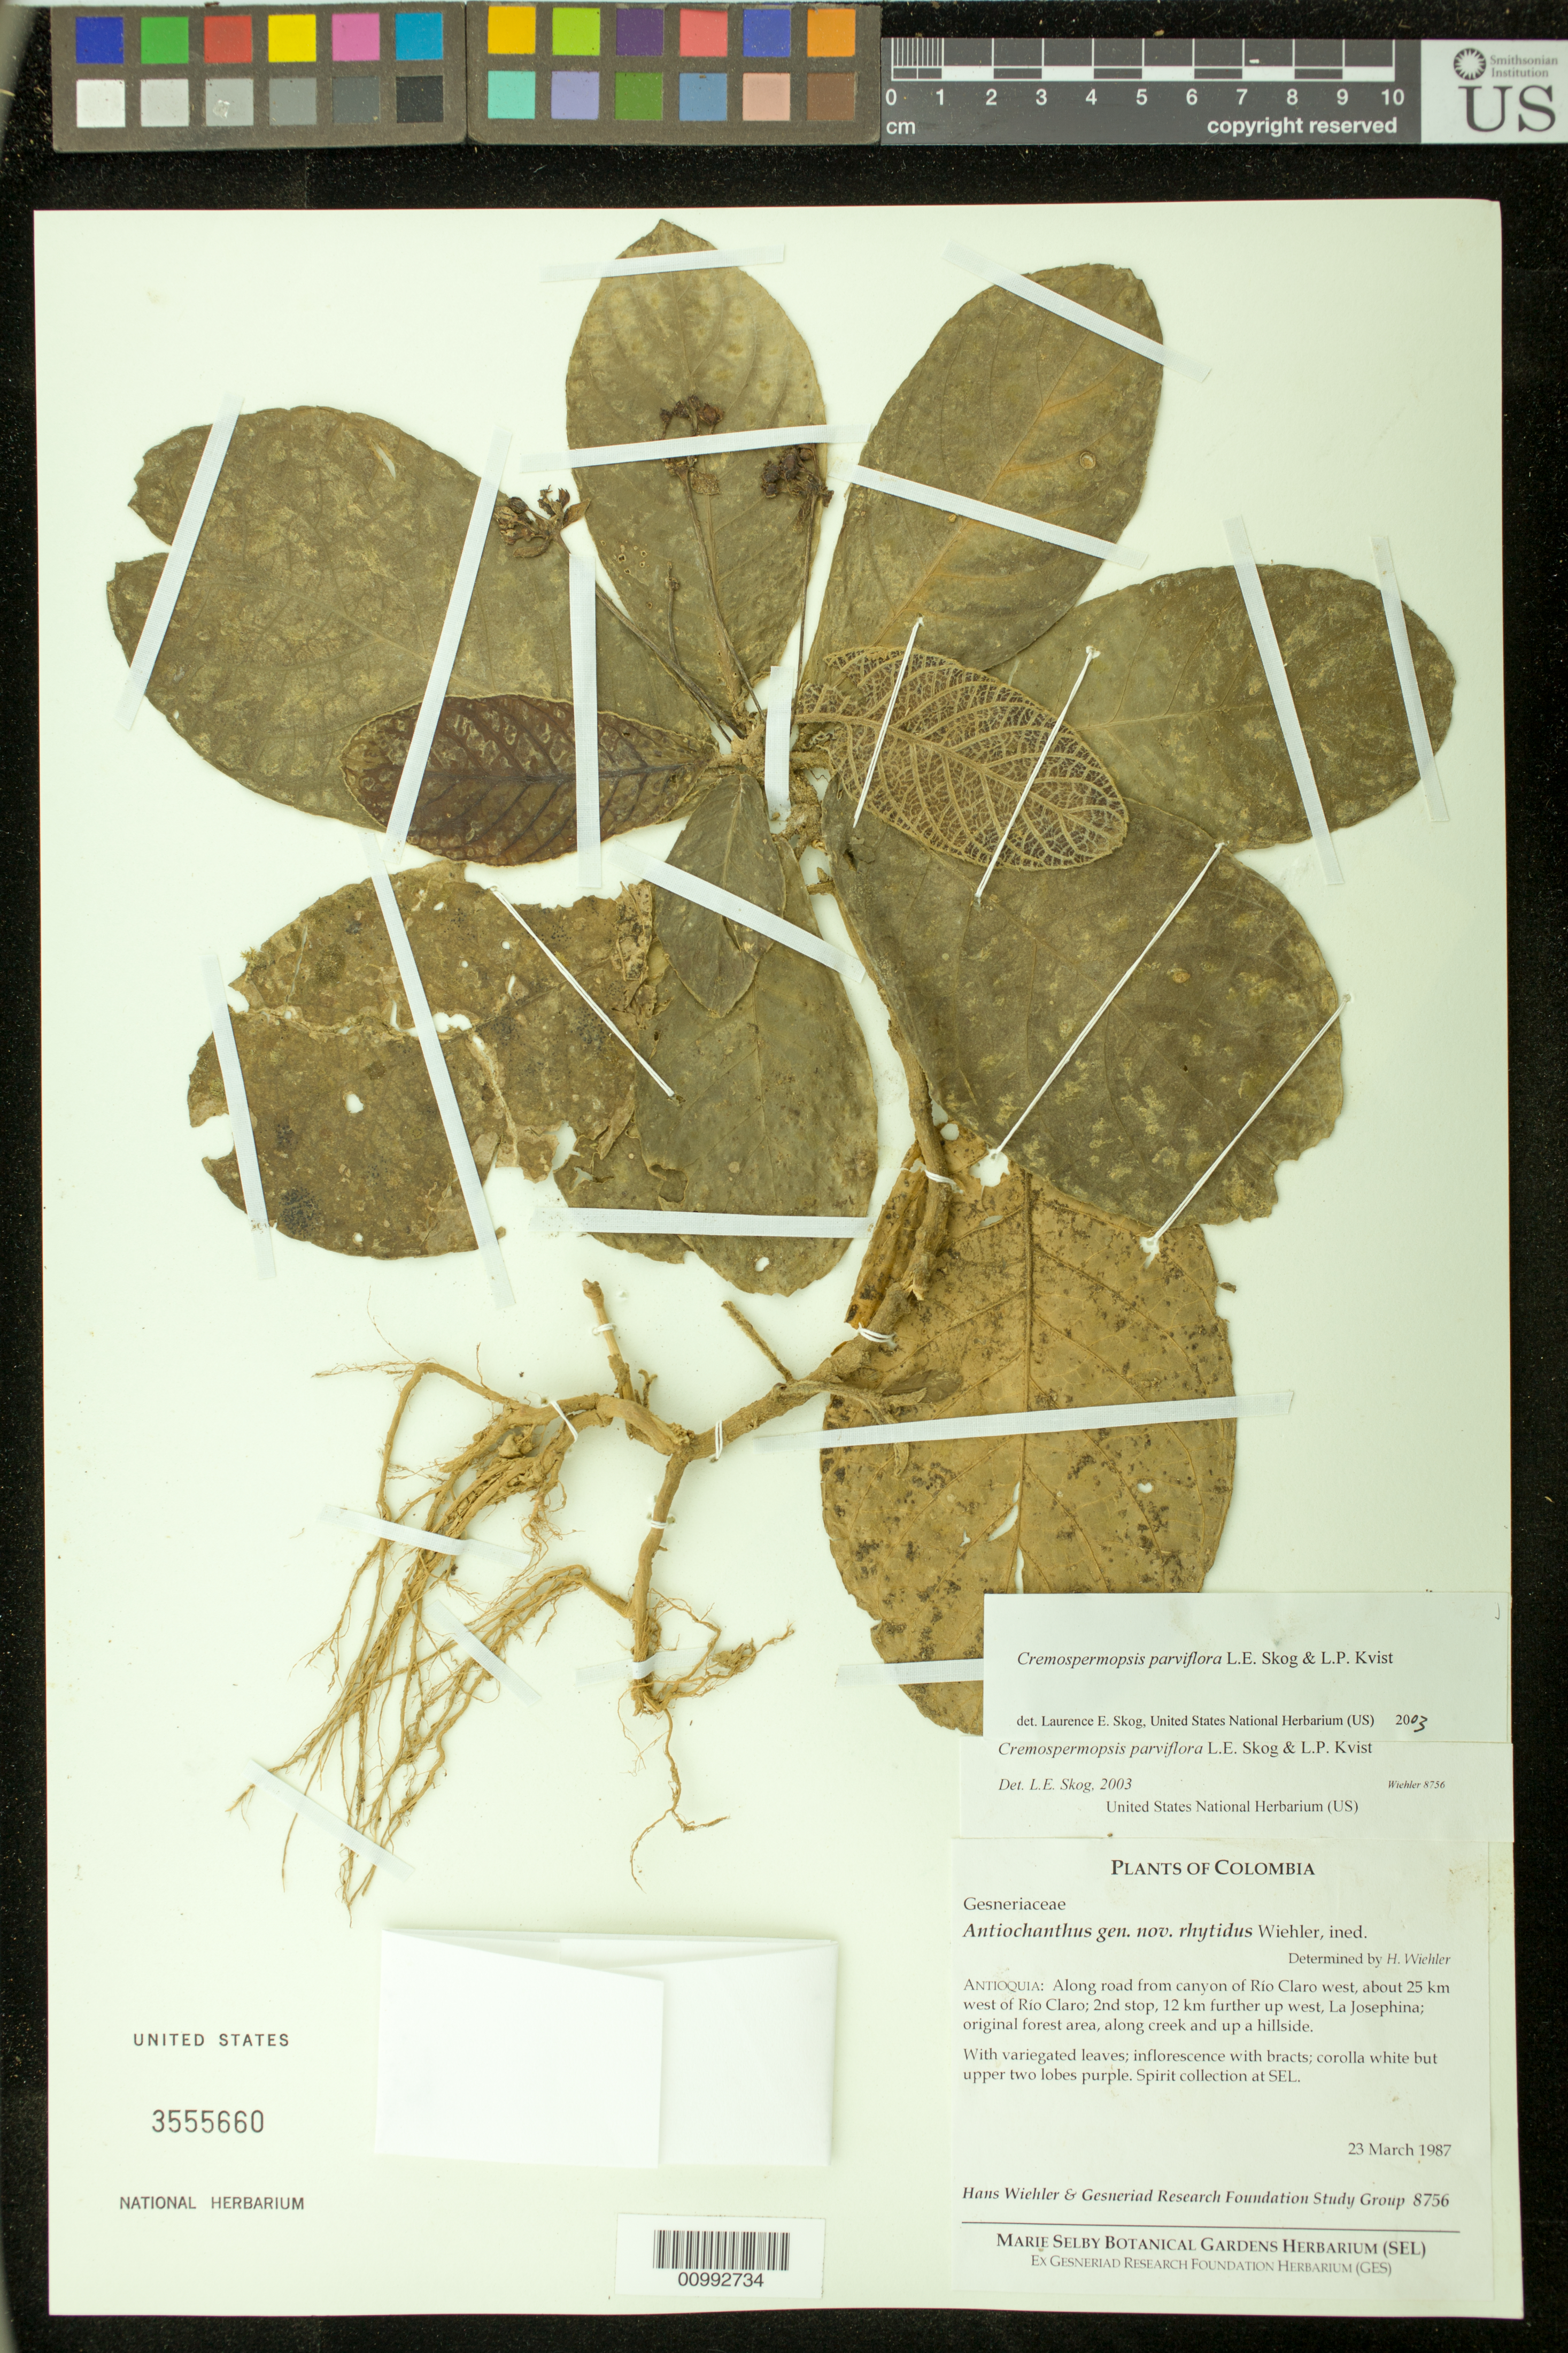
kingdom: Plantae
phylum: Tracheophyta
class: Magnoliopsida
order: Lamiales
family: Gesneriaceae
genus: Cremospermopsis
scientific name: Cremospermopsis galaxias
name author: J.L. Clark & Clavijo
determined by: Skog, Laurence E.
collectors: H. J. Wiehler & GRF Study Group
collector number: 8756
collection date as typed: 23 Mar 1987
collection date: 1987-03-23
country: Colombia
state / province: Antioquia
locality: Antioquia: along road from canyon of Rio Claro west, about 25 km west of Rio Claro; 2nd stop, 12 km further up west, La Josephina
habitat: Original forest area, along creek and up a hillside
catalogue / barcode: US 3555660